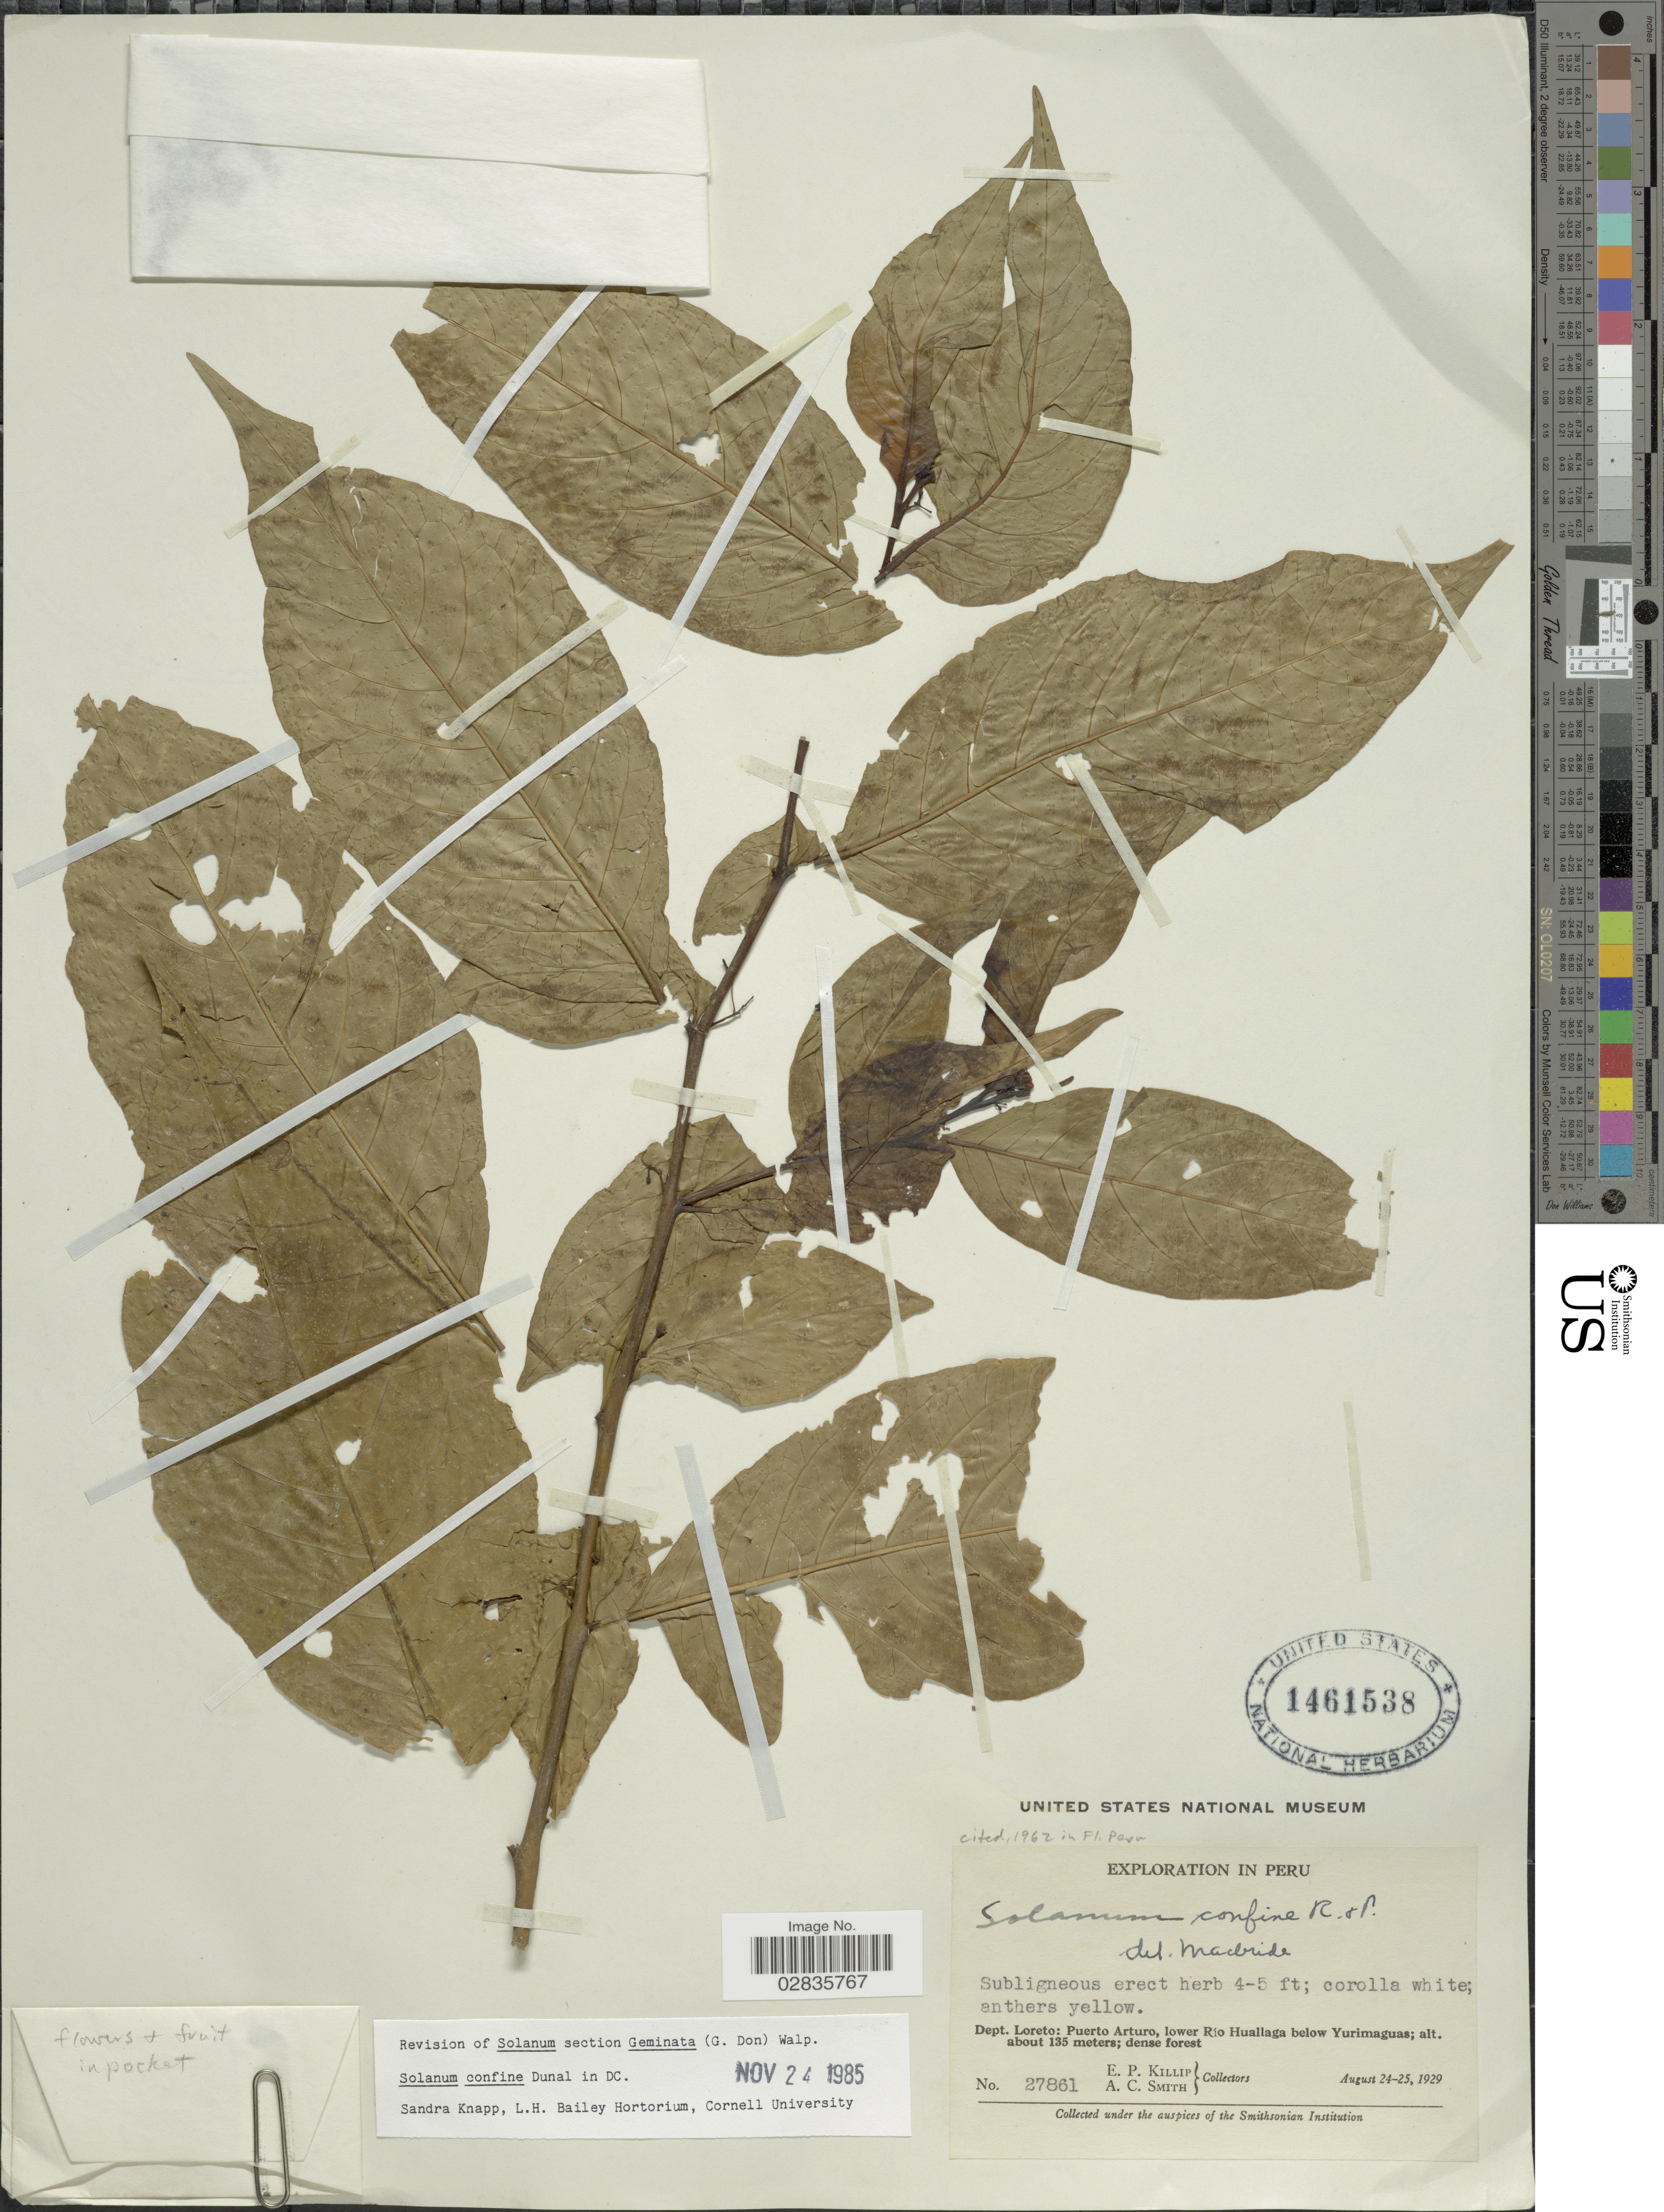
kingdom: Plantae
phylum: Tracheophyta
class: Magnoliopsida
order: Solanales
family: Solanaceae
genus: Solanum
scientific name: Solanum confine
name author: Dunal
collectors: E. P. Killip & A. C. Smith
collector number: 27861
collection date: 1929-08-24/1929-08-25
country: Peru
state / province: Loreto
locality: Dept. Loreto: Puerto Arturo, lower Río Huallaga below Yurimaguas.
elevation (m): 135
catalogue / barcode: US 1461538